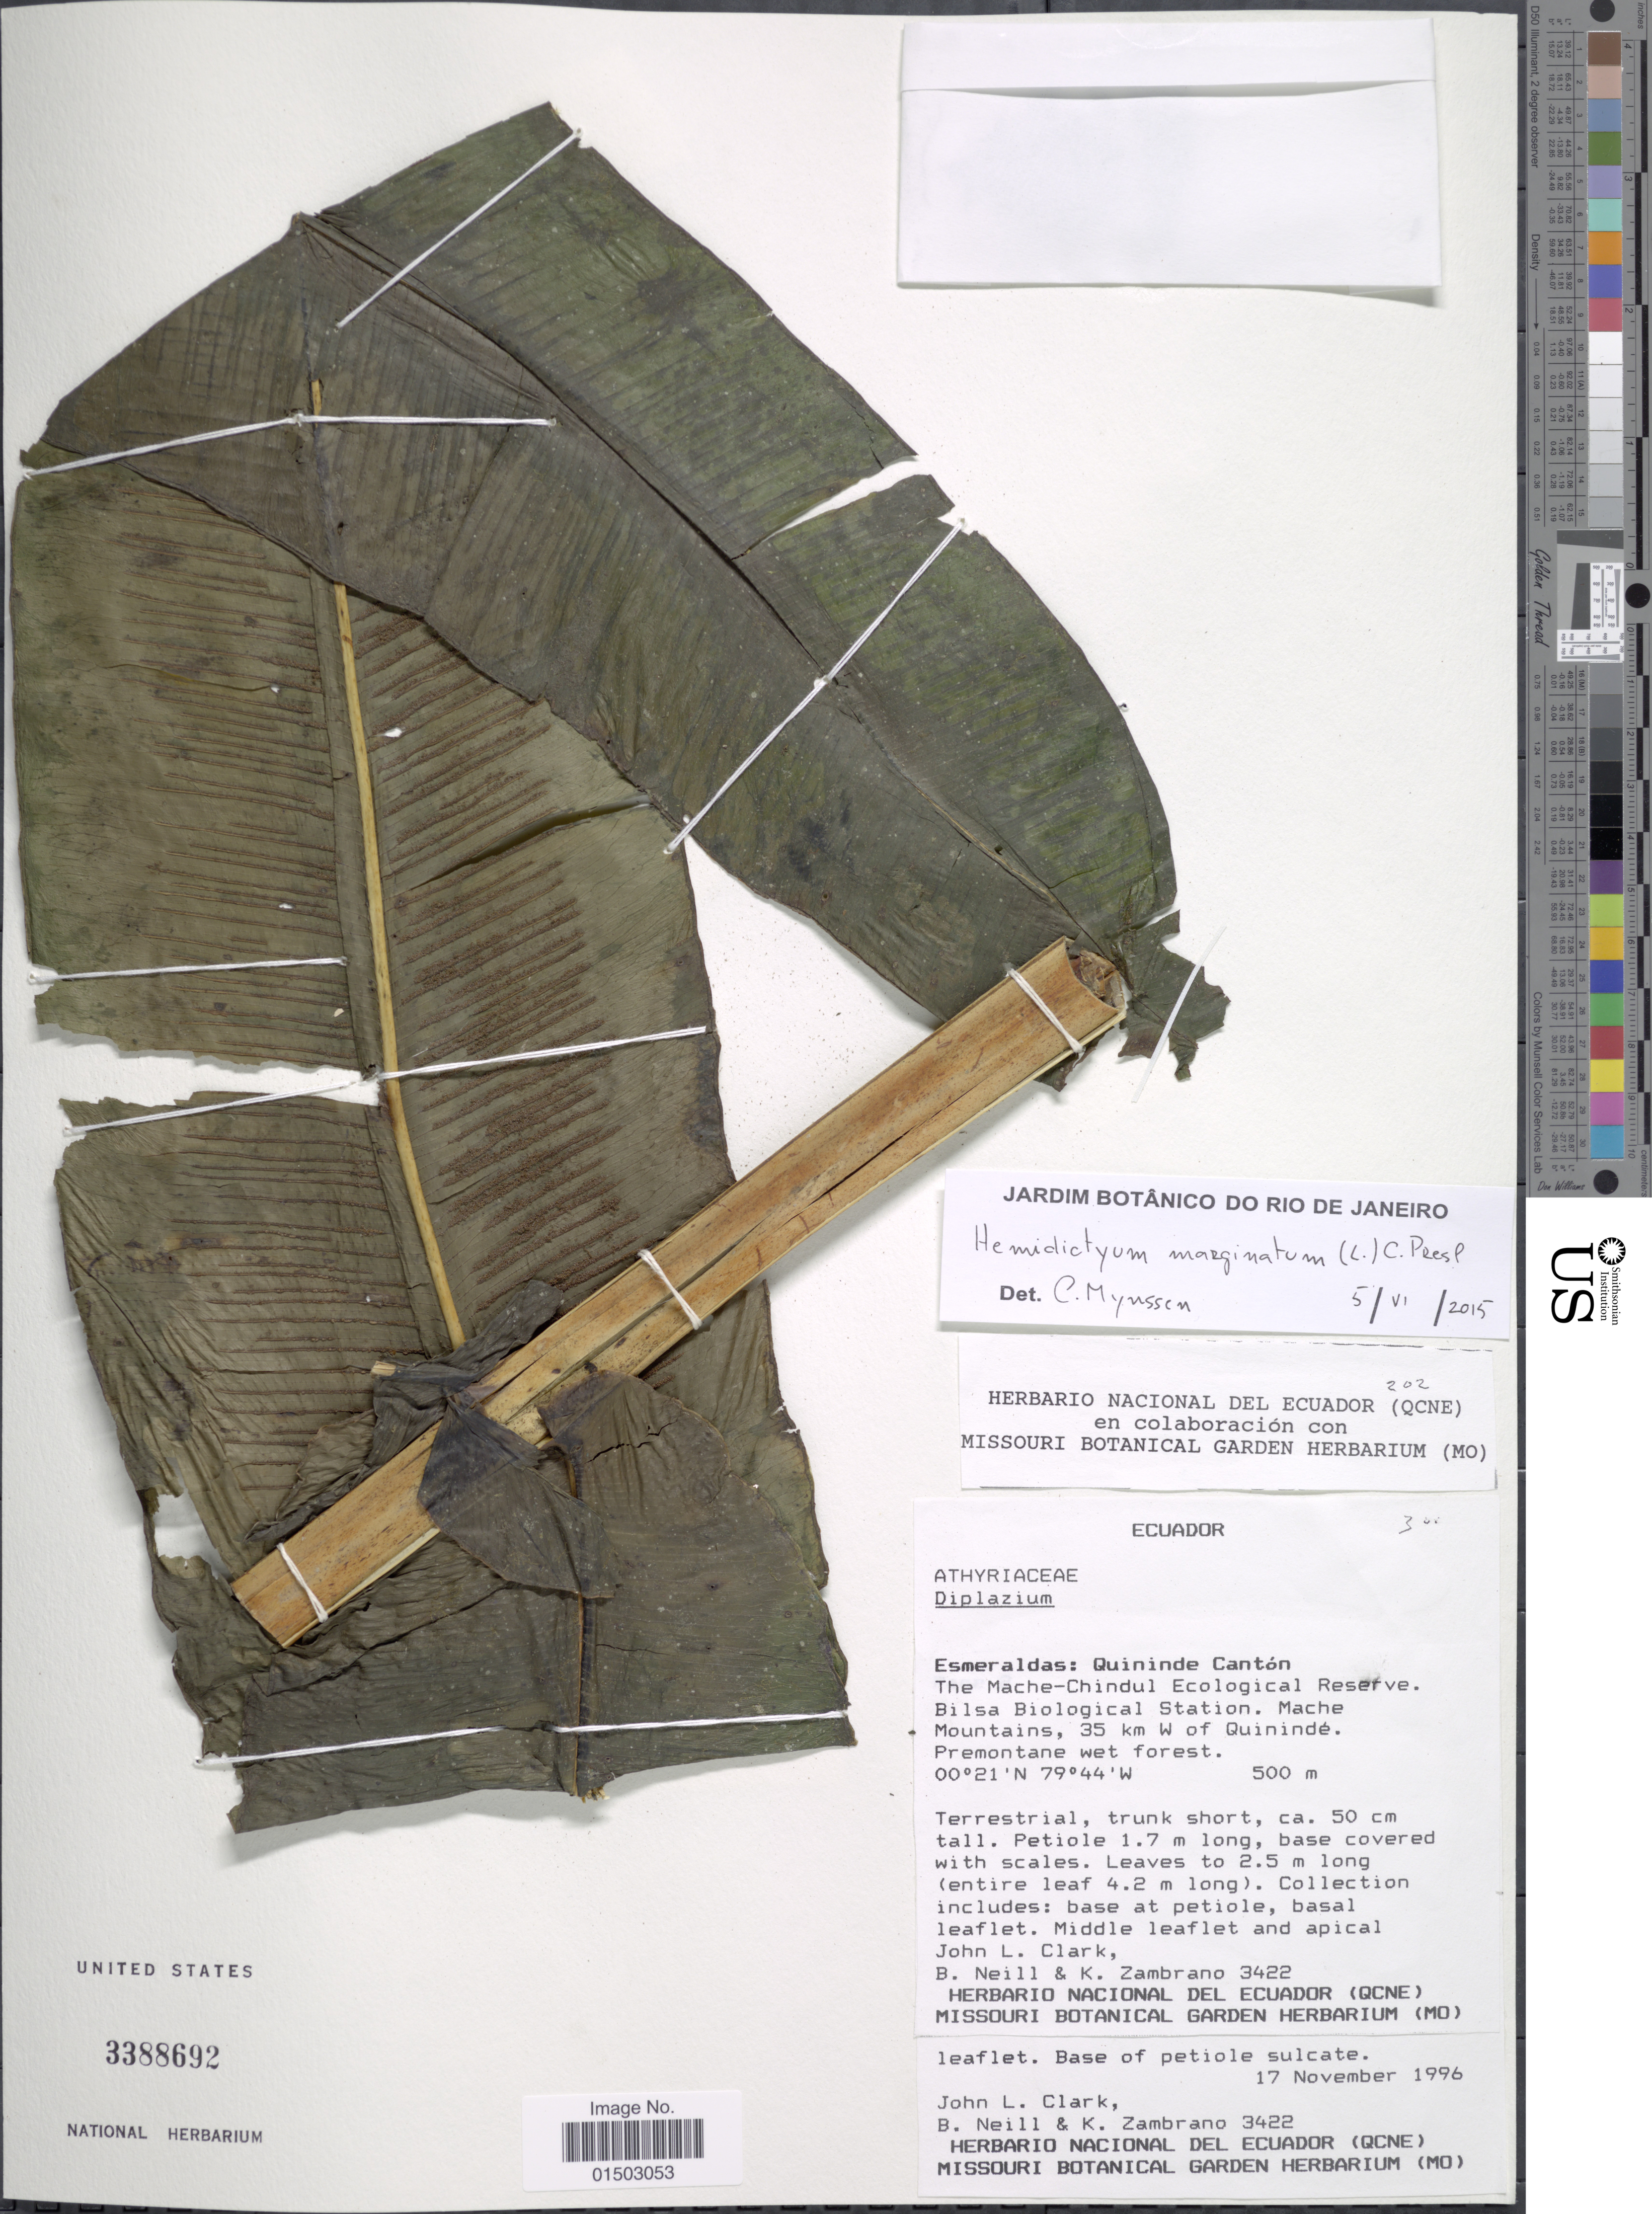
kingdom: Plantae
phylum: Tracheophyta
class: Polypodiopsida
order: Polypodiales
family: Hemidictyaceae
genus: Hemidictyum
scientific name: Hemidictyum marginatum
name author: (L.) C. Presl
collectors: J. L. Clark, B. Neill & K. Zambrano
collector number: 3422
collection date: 1996-11-17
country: Ecuador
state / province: Esmeraldas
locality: Ecuador, Esmeraldas: Quininde Cantón.The Mache-Chindul Ecological Reserve, Bilsa Biological Station. Mache Mountains, 35 km W of Quinindé.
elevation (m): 500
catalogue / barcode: US 3388692